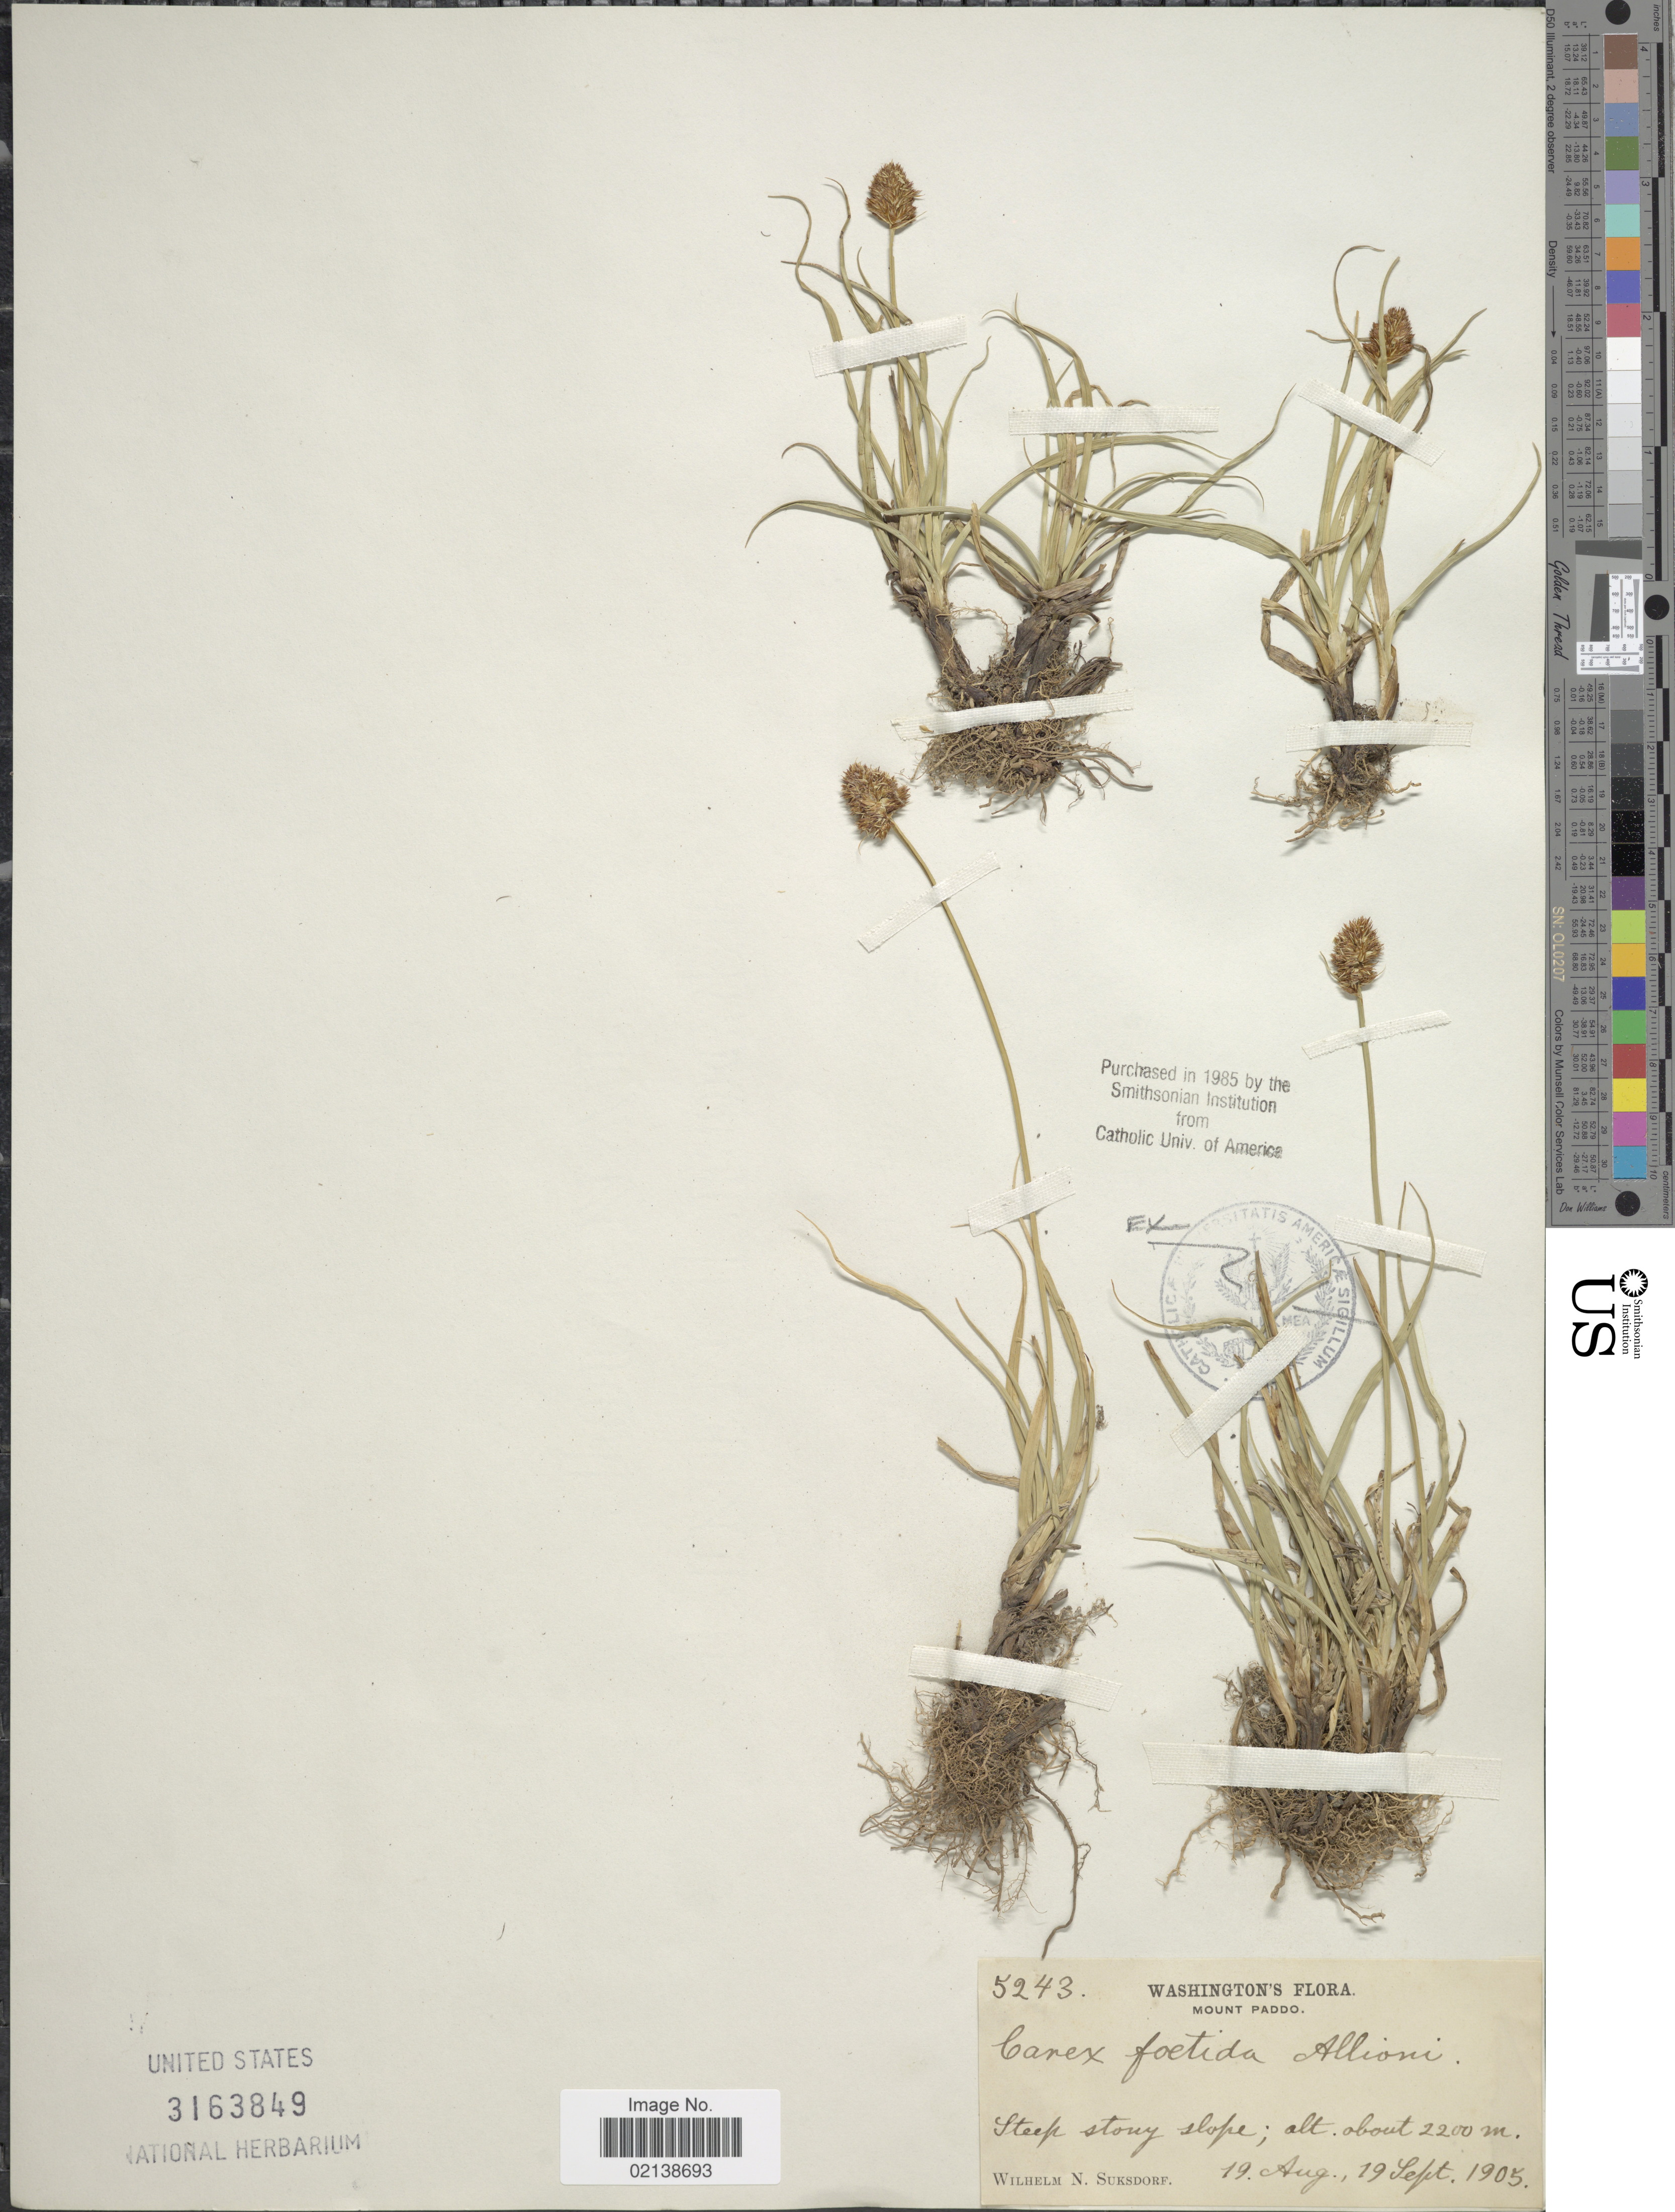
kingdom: Plantae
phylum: Tracheophyta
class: Liliopsida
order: Poales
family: Cyperaceae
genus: Carex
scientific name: Carex vernacula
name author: L.H. Bailey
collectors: W. N. Suksdorf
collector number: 5243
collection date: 1905-08-19/1905-09-19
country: United States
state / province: Washington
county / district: Skamania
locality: Washington, Mount Paddo, Steep stony slope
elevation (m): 2200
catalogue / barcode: US 3163849